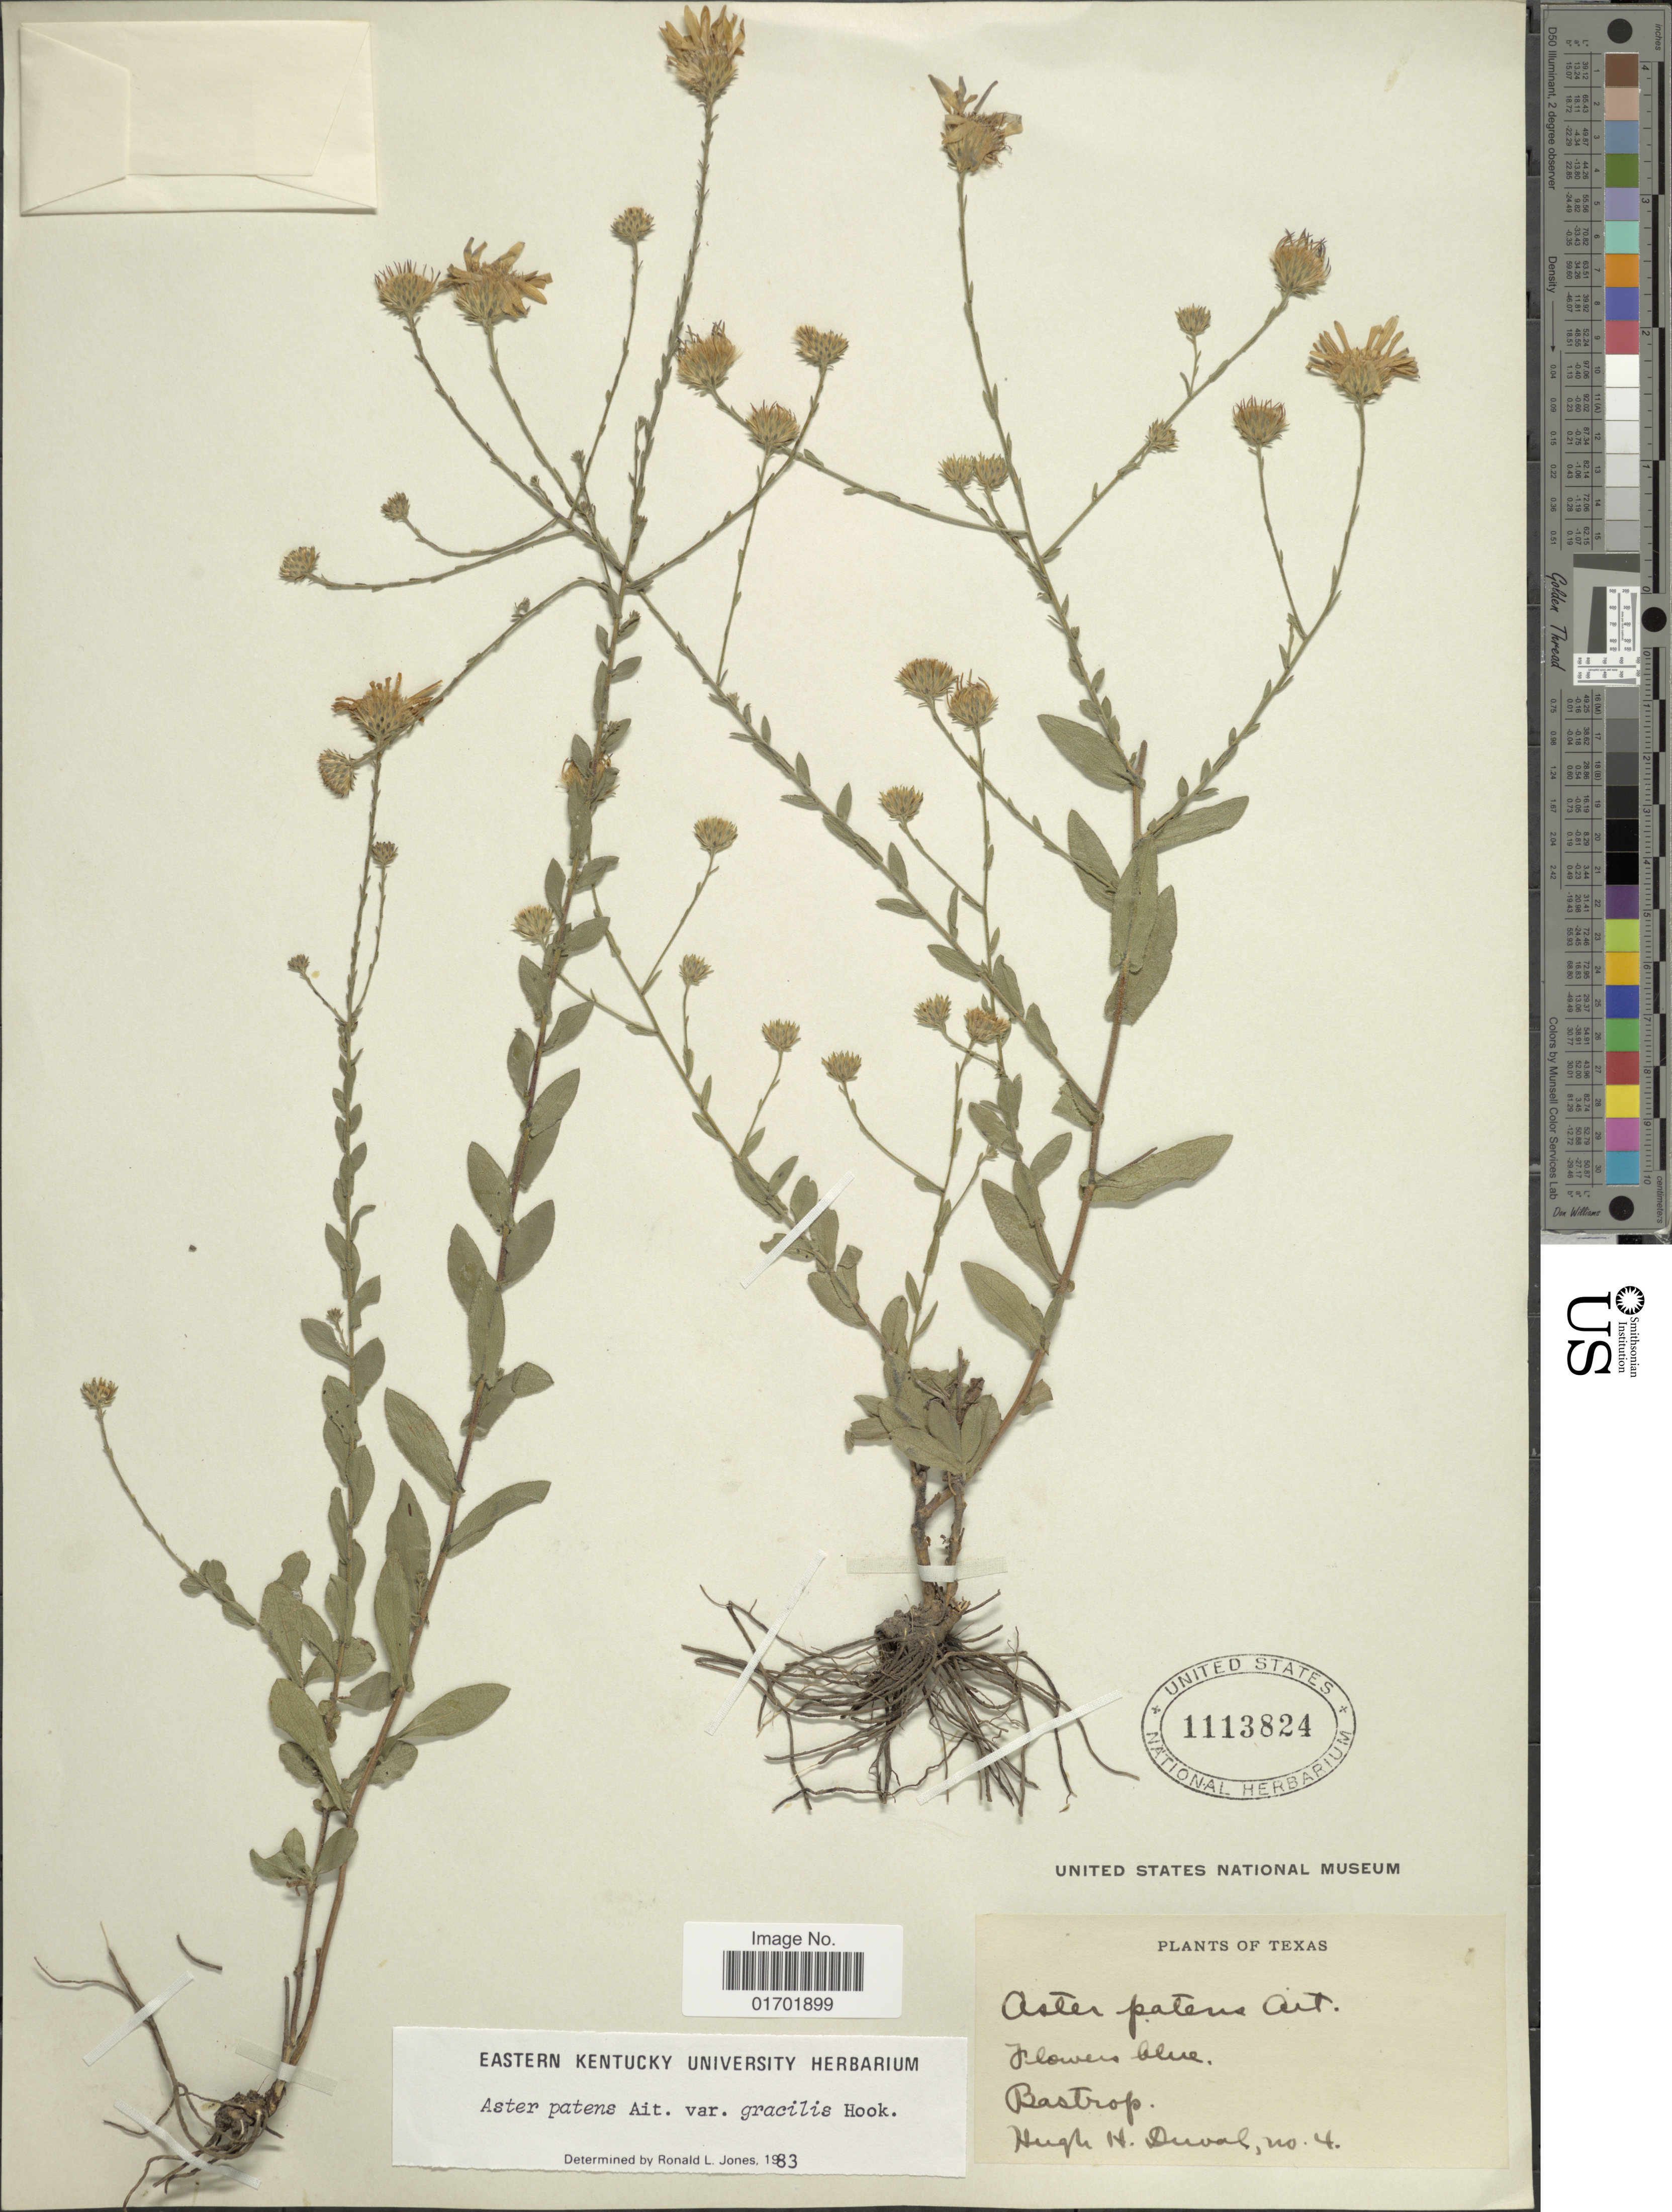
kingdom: Plantae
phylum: Tracheophyta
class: Magnoliopsida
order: Asterales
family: Asteraceae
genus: Symphyotrichum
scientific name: Symphyotrichum patens var. gracile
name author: (Hook.) G.L. Nesom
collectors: H. Duval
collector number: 4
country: United States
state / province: Texas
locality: Bastrop.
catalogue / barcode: US 1113824